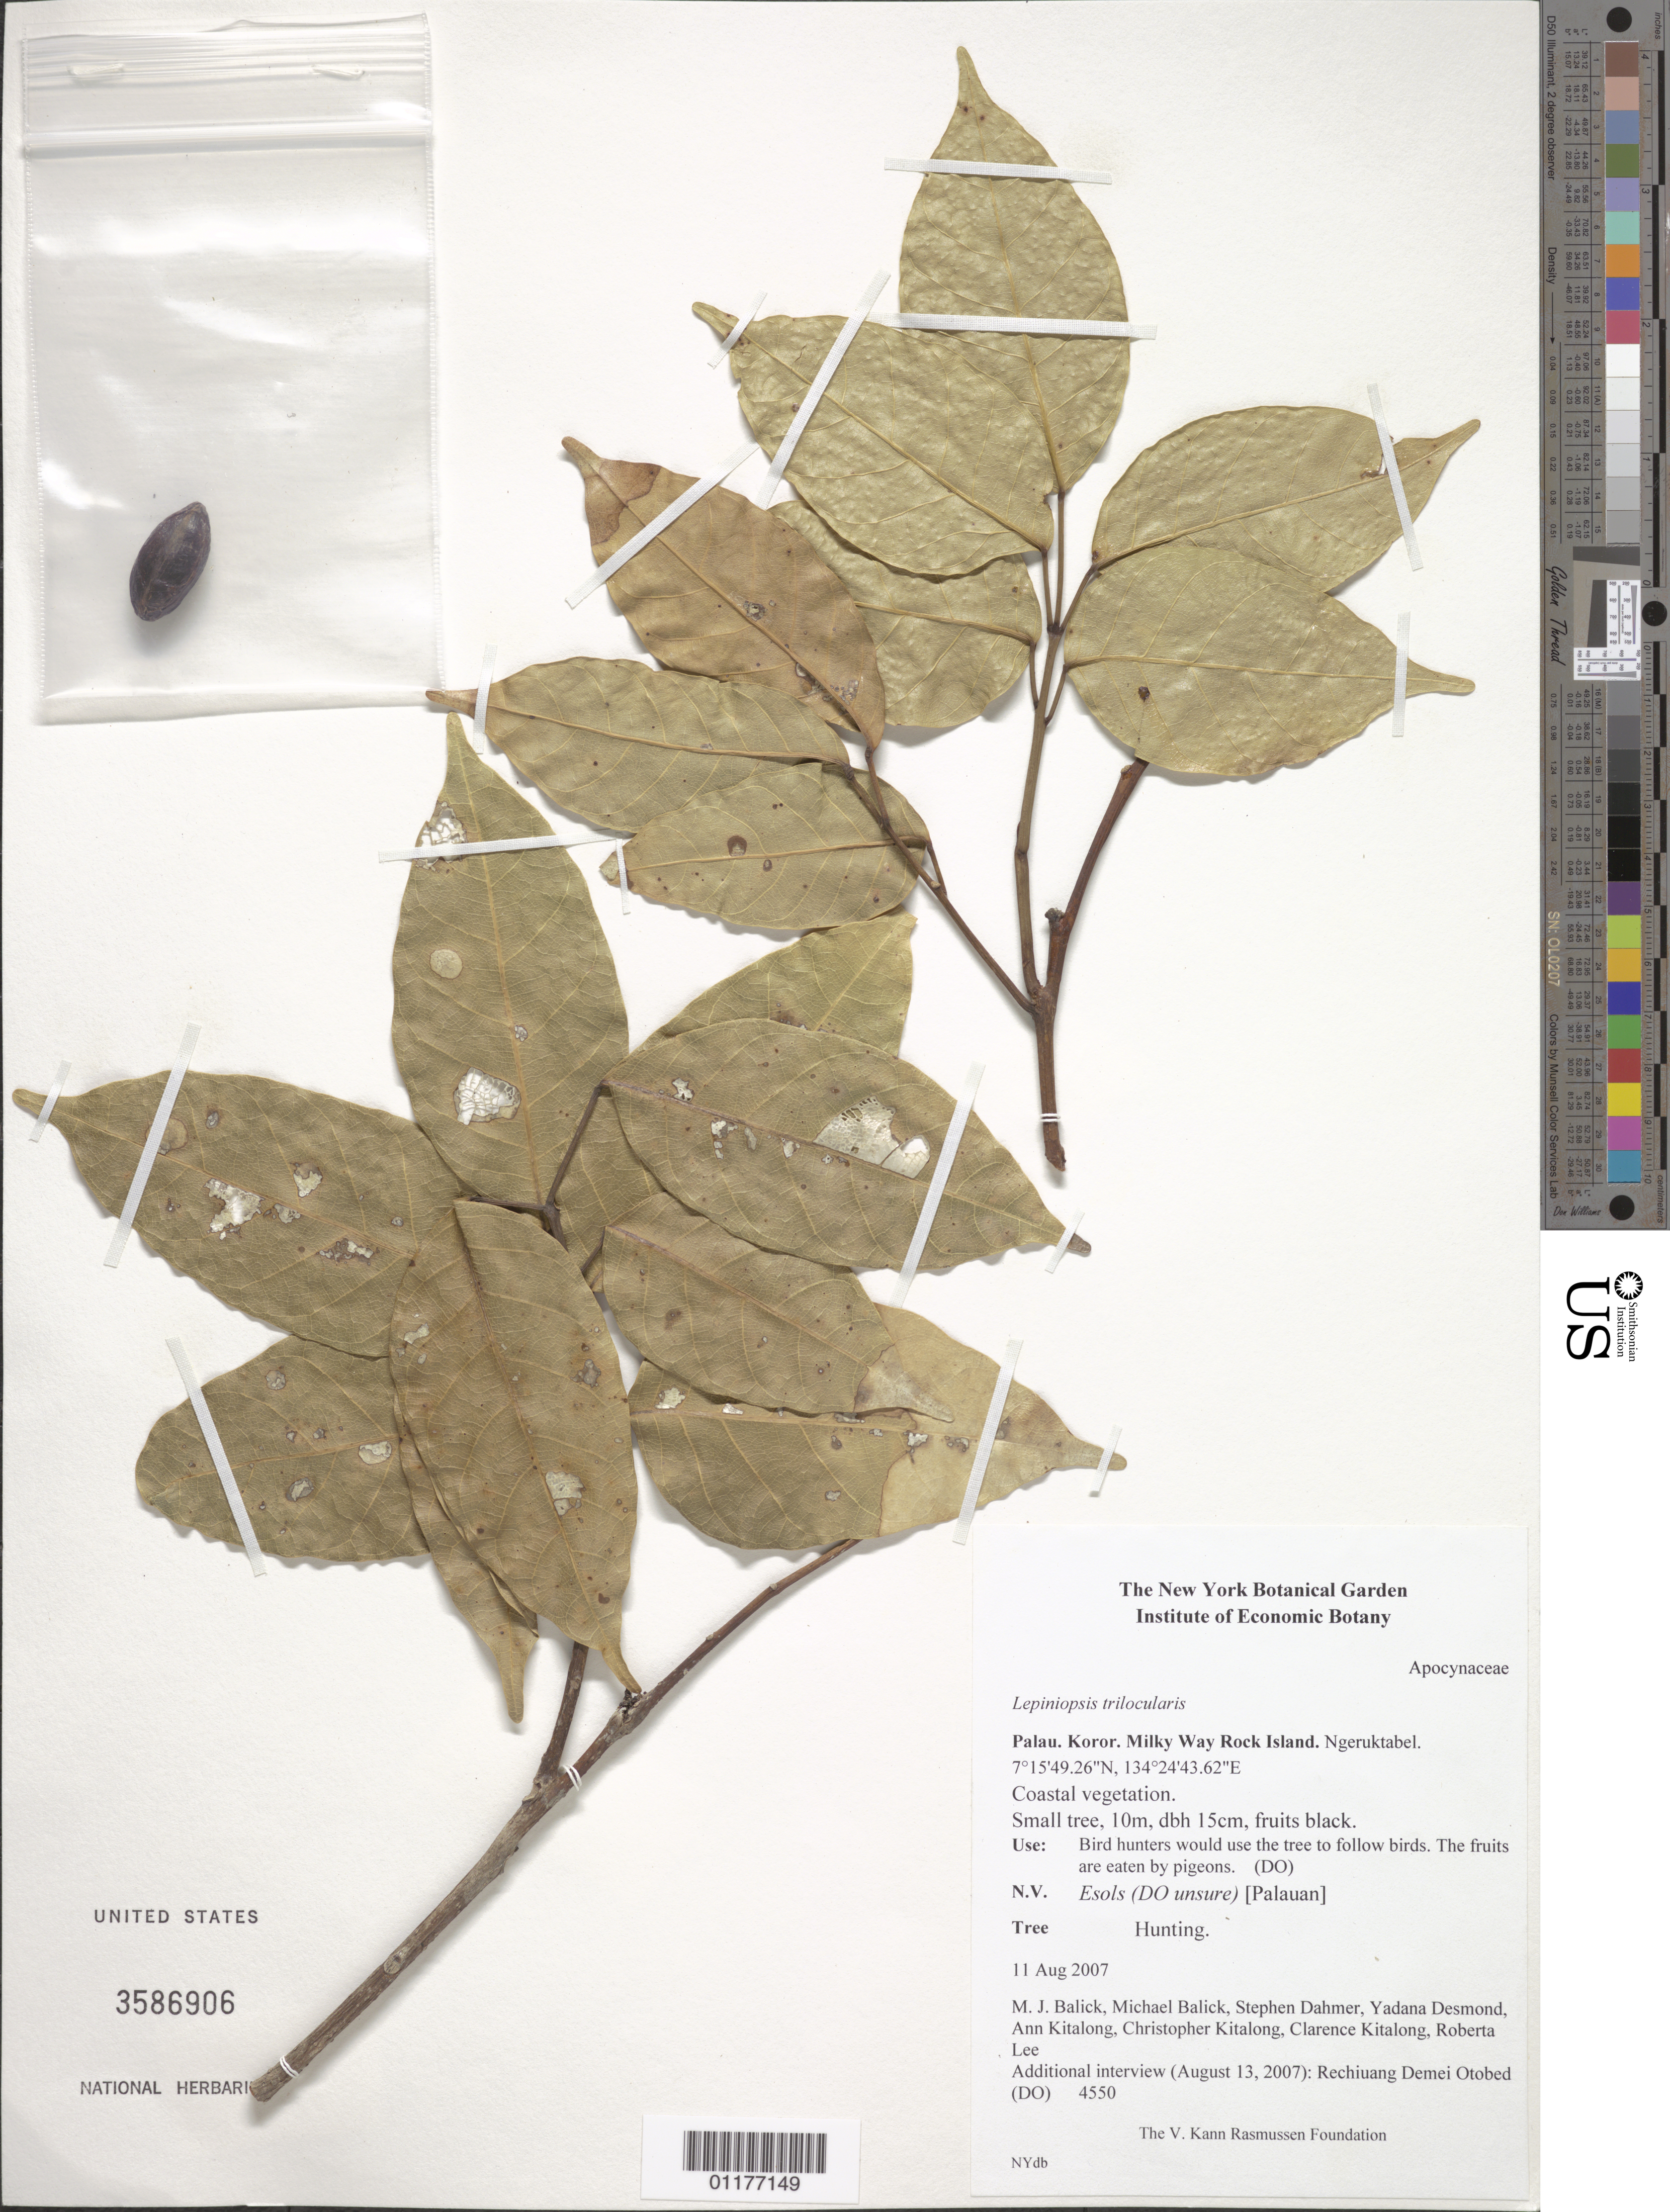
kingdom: Plantae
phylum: Tracheophyta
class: Magnoliopsida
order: Gentianales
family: Apocynaceae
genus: Lepiniopsis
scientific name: Lepiniopsis trilocularis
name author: Markgr.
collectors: M. J. Balick, M. Balick, S. Dahmer, Y. Desmond, A. Kitalong, C. Kitalong, C. Kitalong & R. Lee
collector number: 4550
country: Palau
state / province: Koror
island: Ngeruktabel [Urukthapel]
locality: Milky Way Rock Island, Ngeruktabel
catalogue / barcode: US 3586906